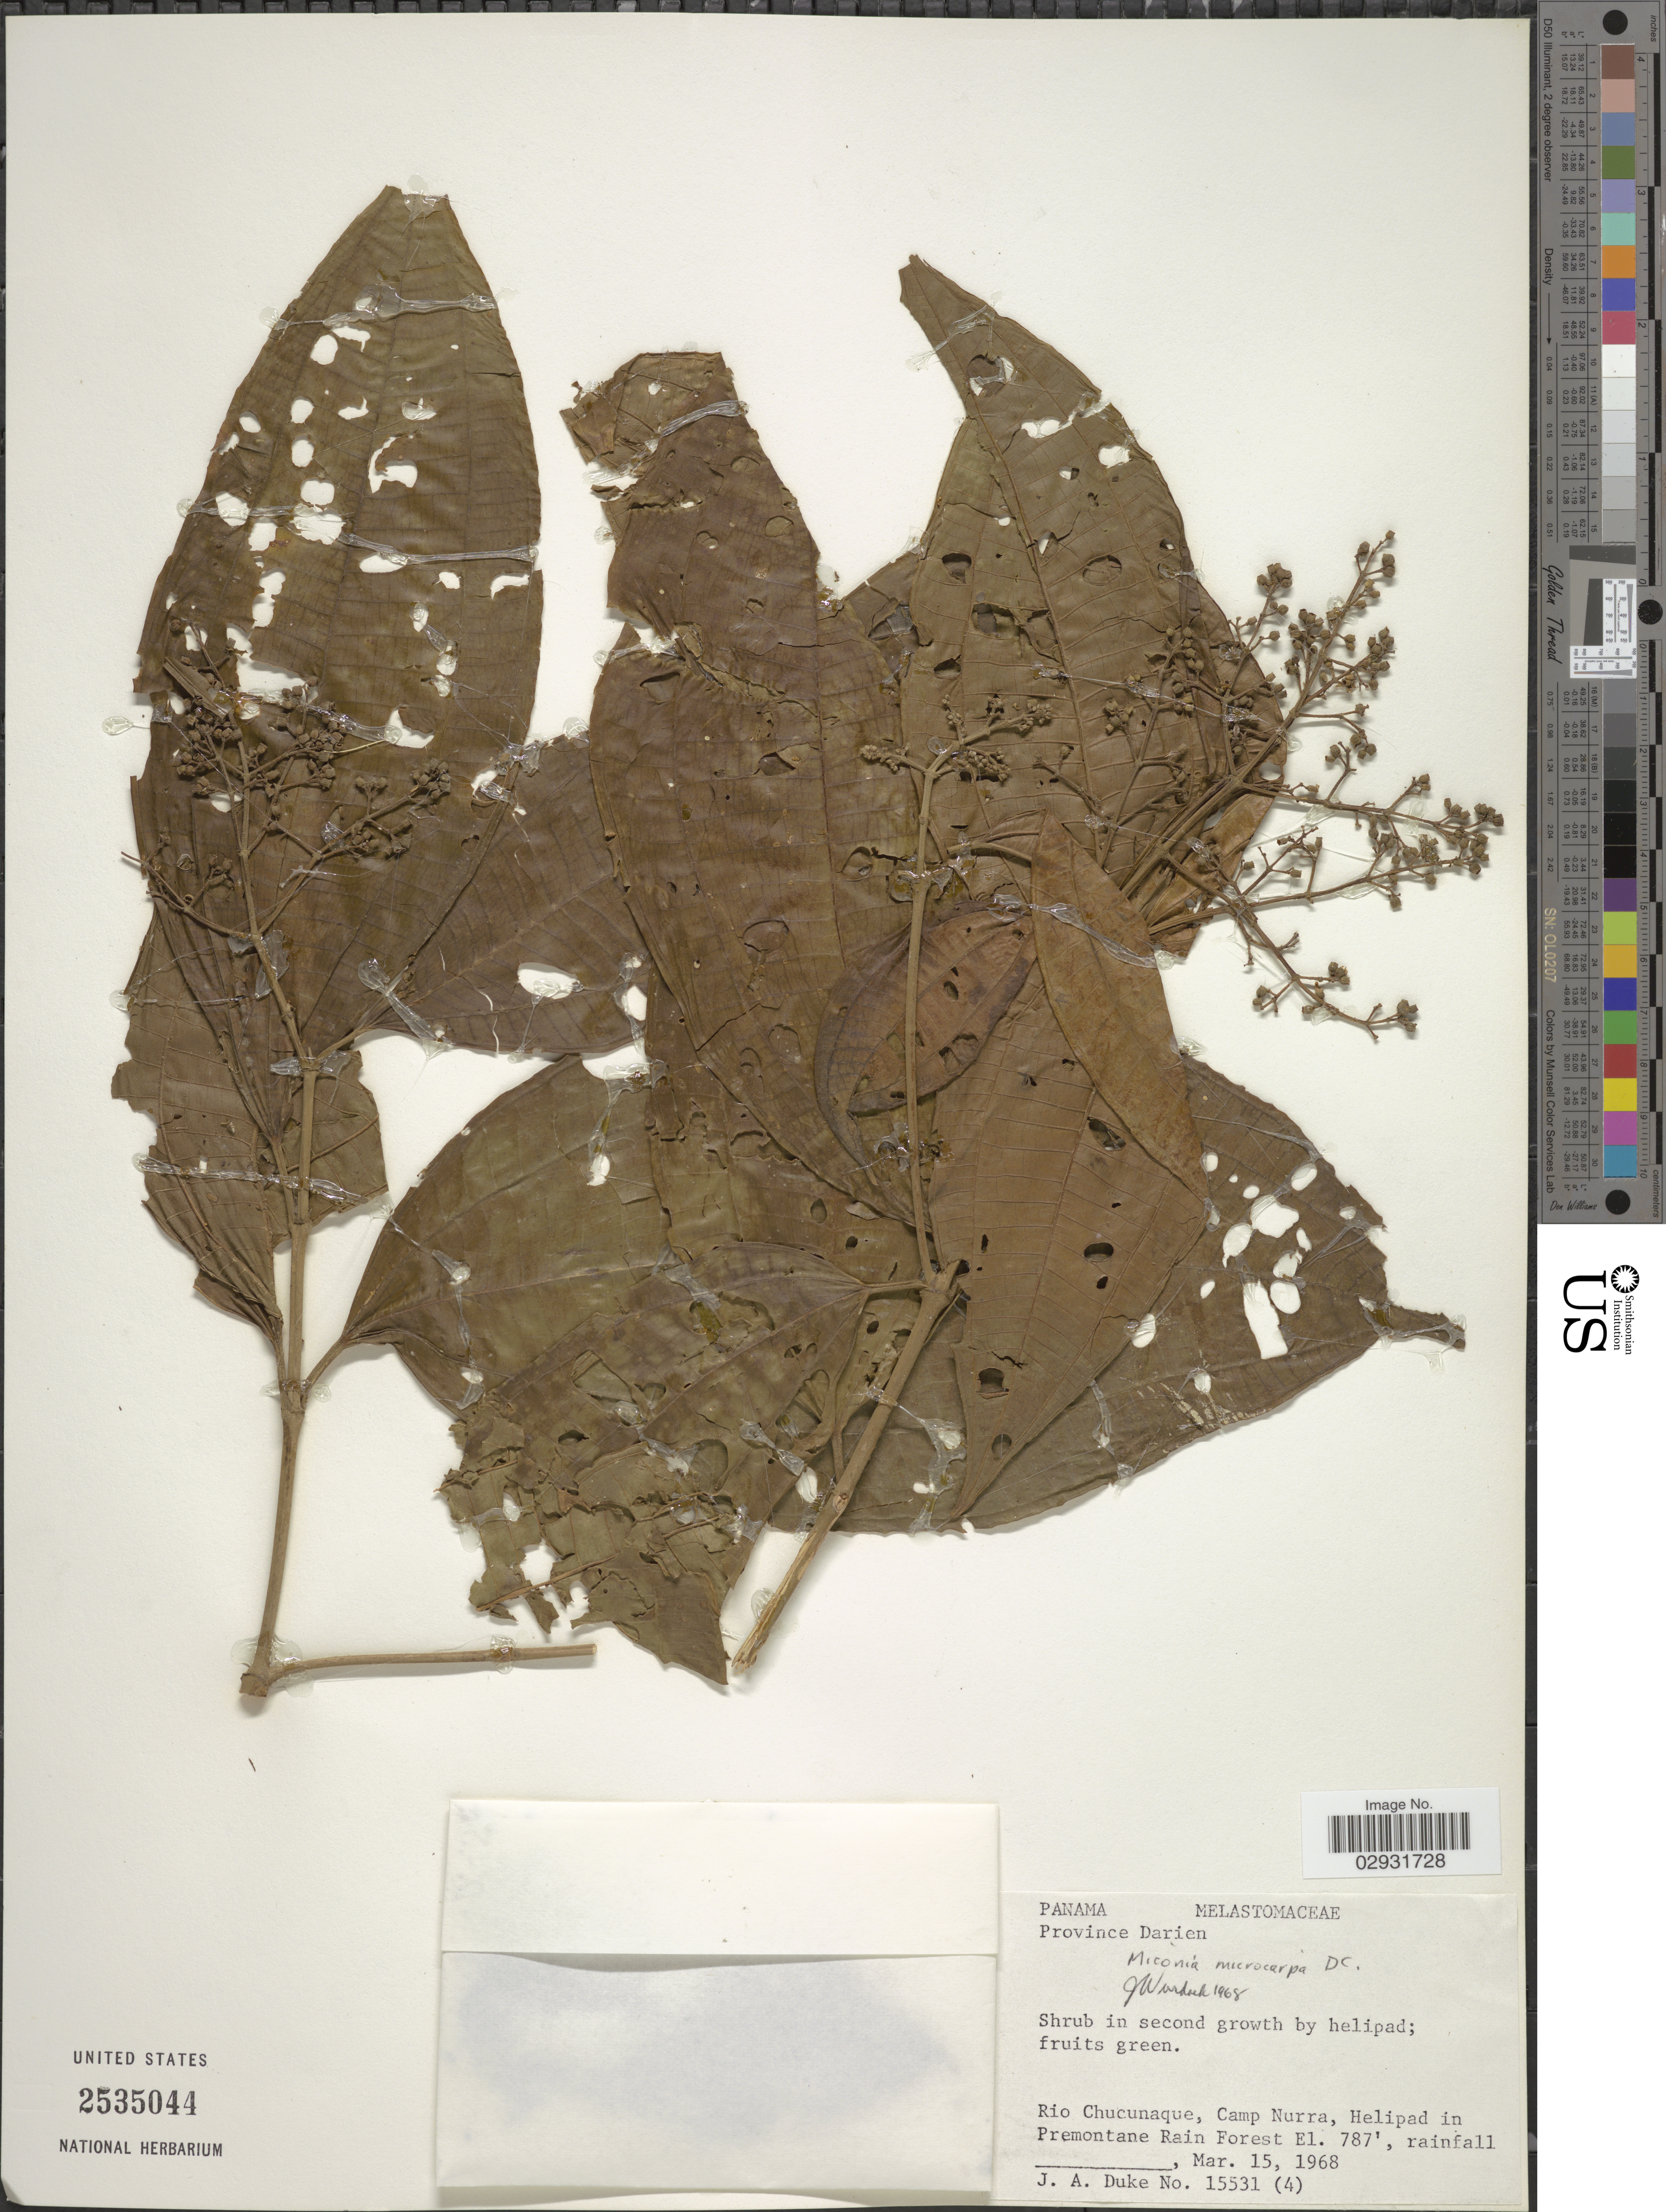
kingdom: Plantae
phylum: Tracheophyta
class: Magnoliopsida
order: Myrtales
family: Melastomataceae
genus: Miconia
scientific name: Miconia affinis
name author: DC.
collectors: J. A. Duke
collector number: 15531 (4)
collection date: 1968-03-15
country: Panama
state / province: Darién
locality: Province Darien. Rio Chucunaque, Camp Nurra, Helipad in Premontane Rain Forest.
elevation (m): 240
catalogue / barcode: US 2535044